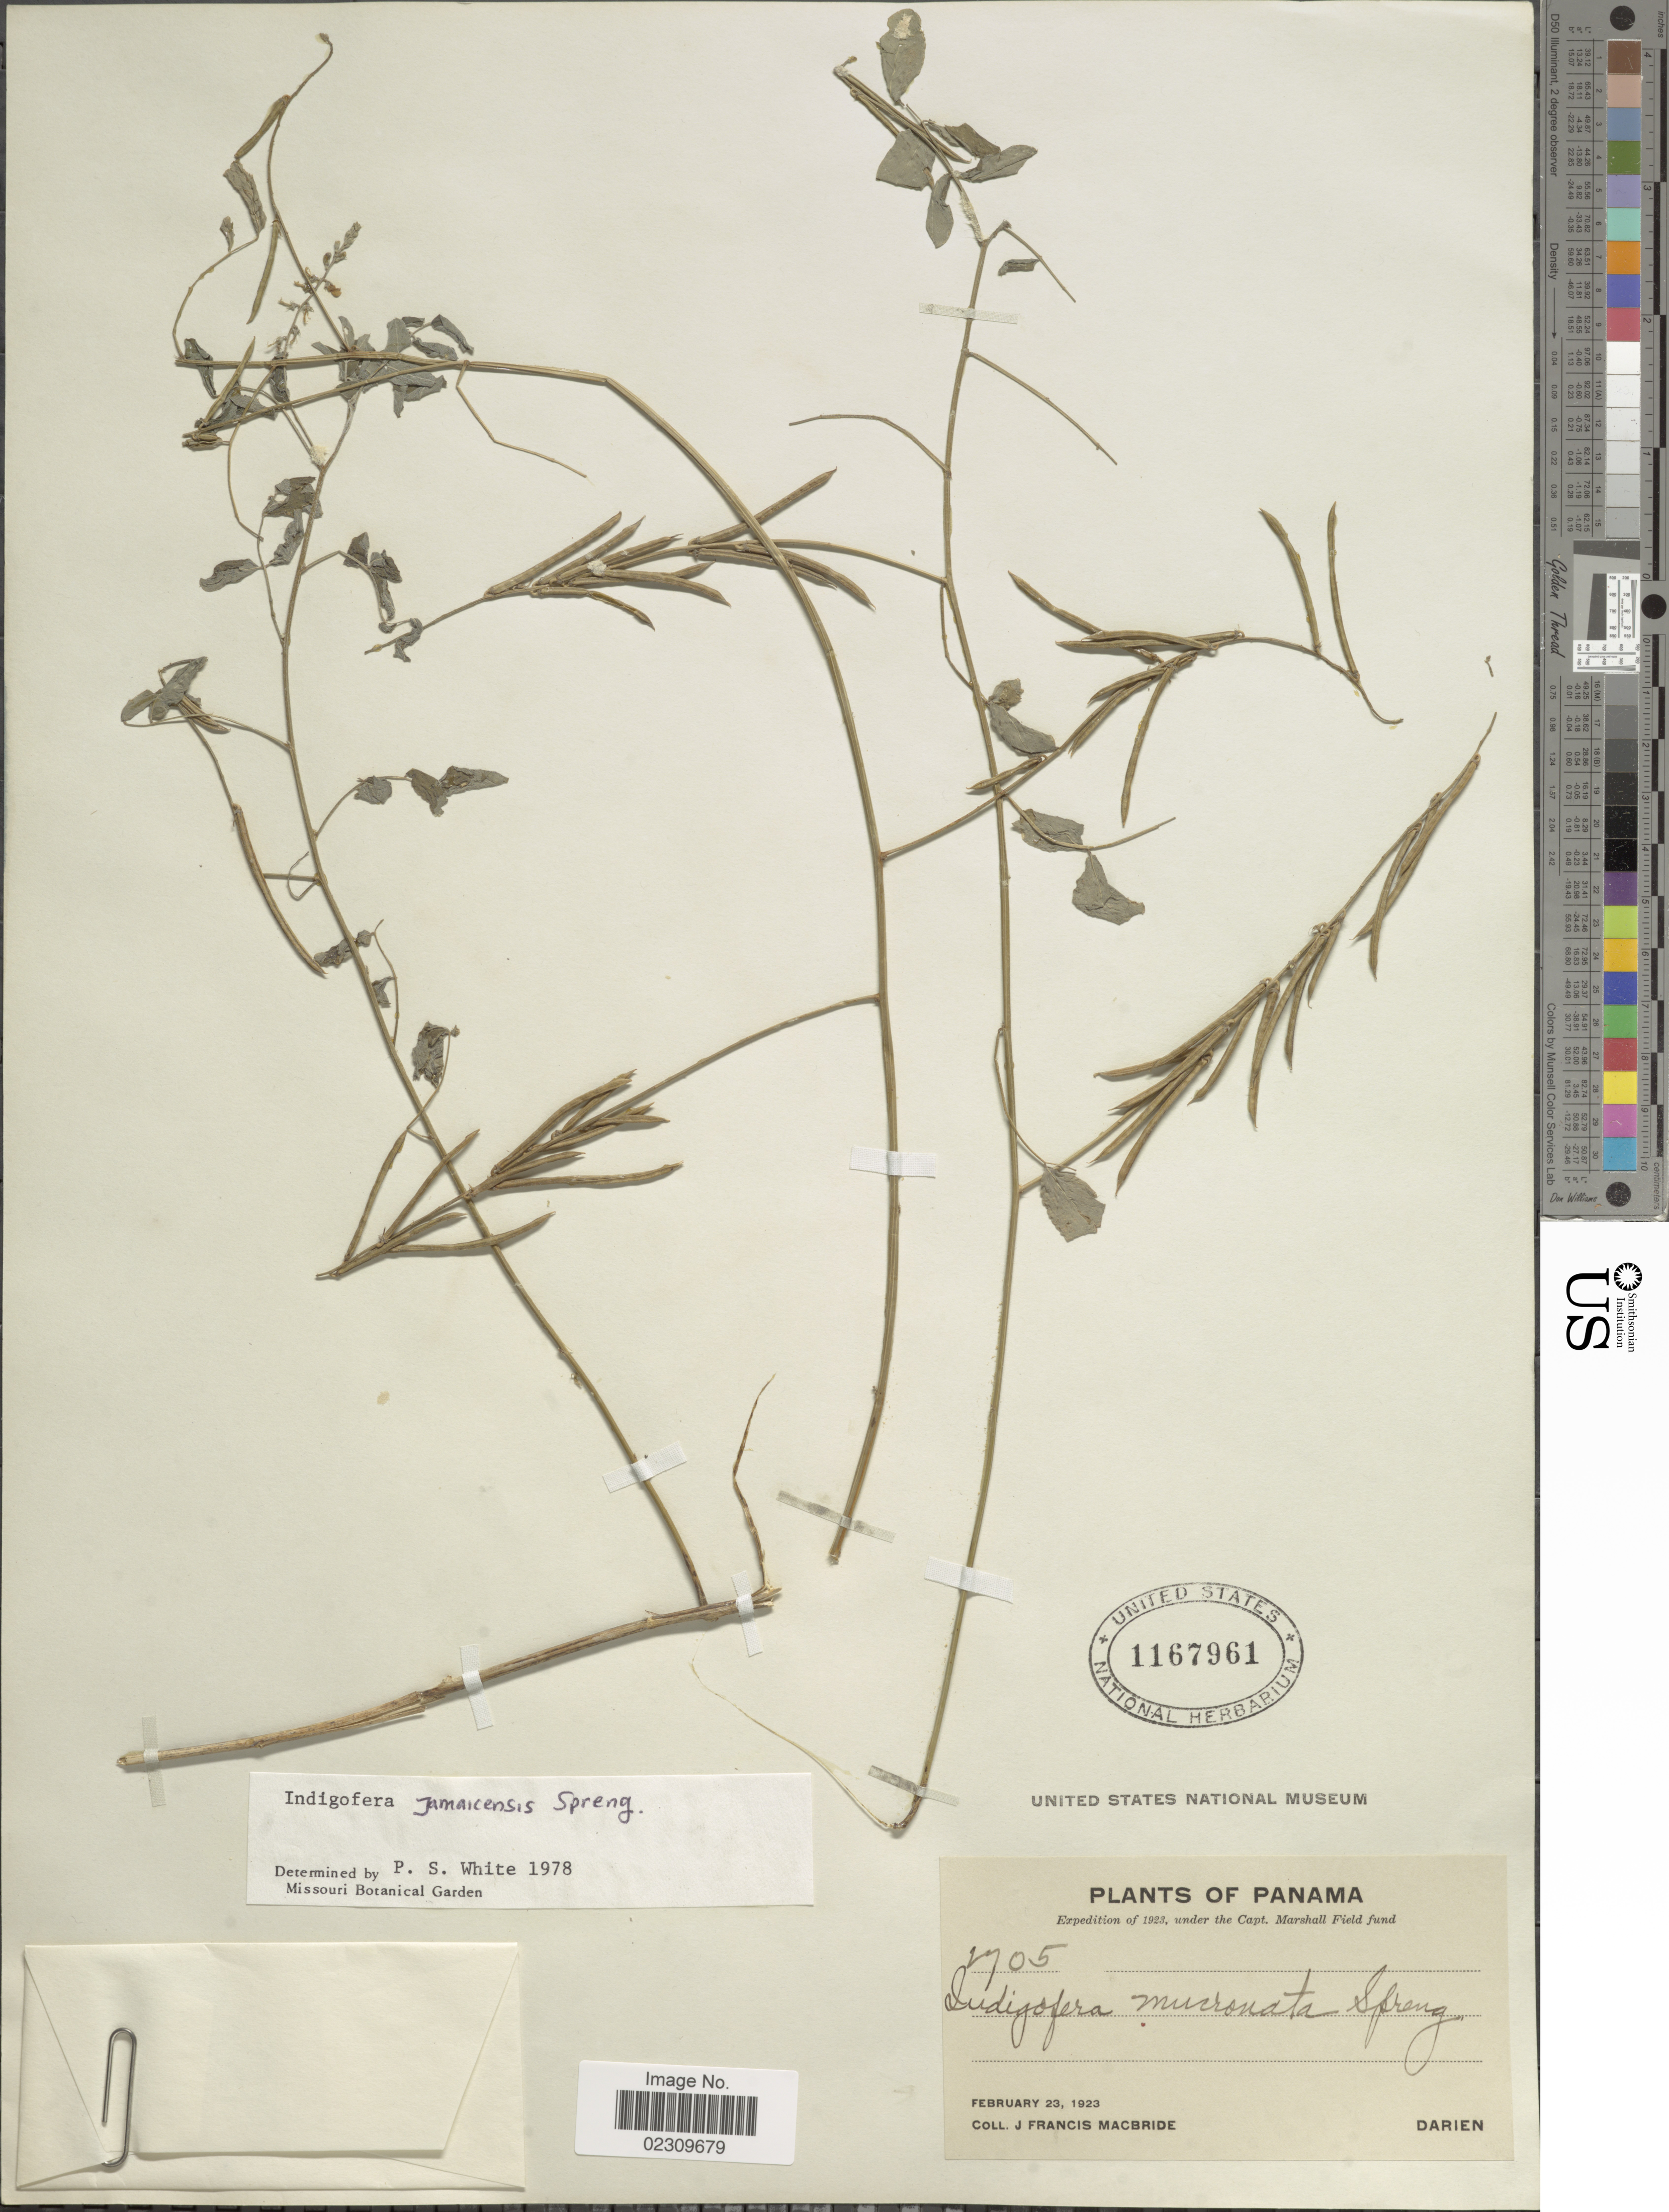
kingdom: Plantae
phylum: Tracheophyta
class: Magnoliopsida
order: Fabales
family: Fabaceae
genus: Indigofera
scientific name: Indigofera jamaicensis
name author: Spreng.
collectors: J. F. Macbride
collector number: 2705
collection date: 1923-02-23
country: Panama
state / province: Darién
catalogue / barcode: US 1167961